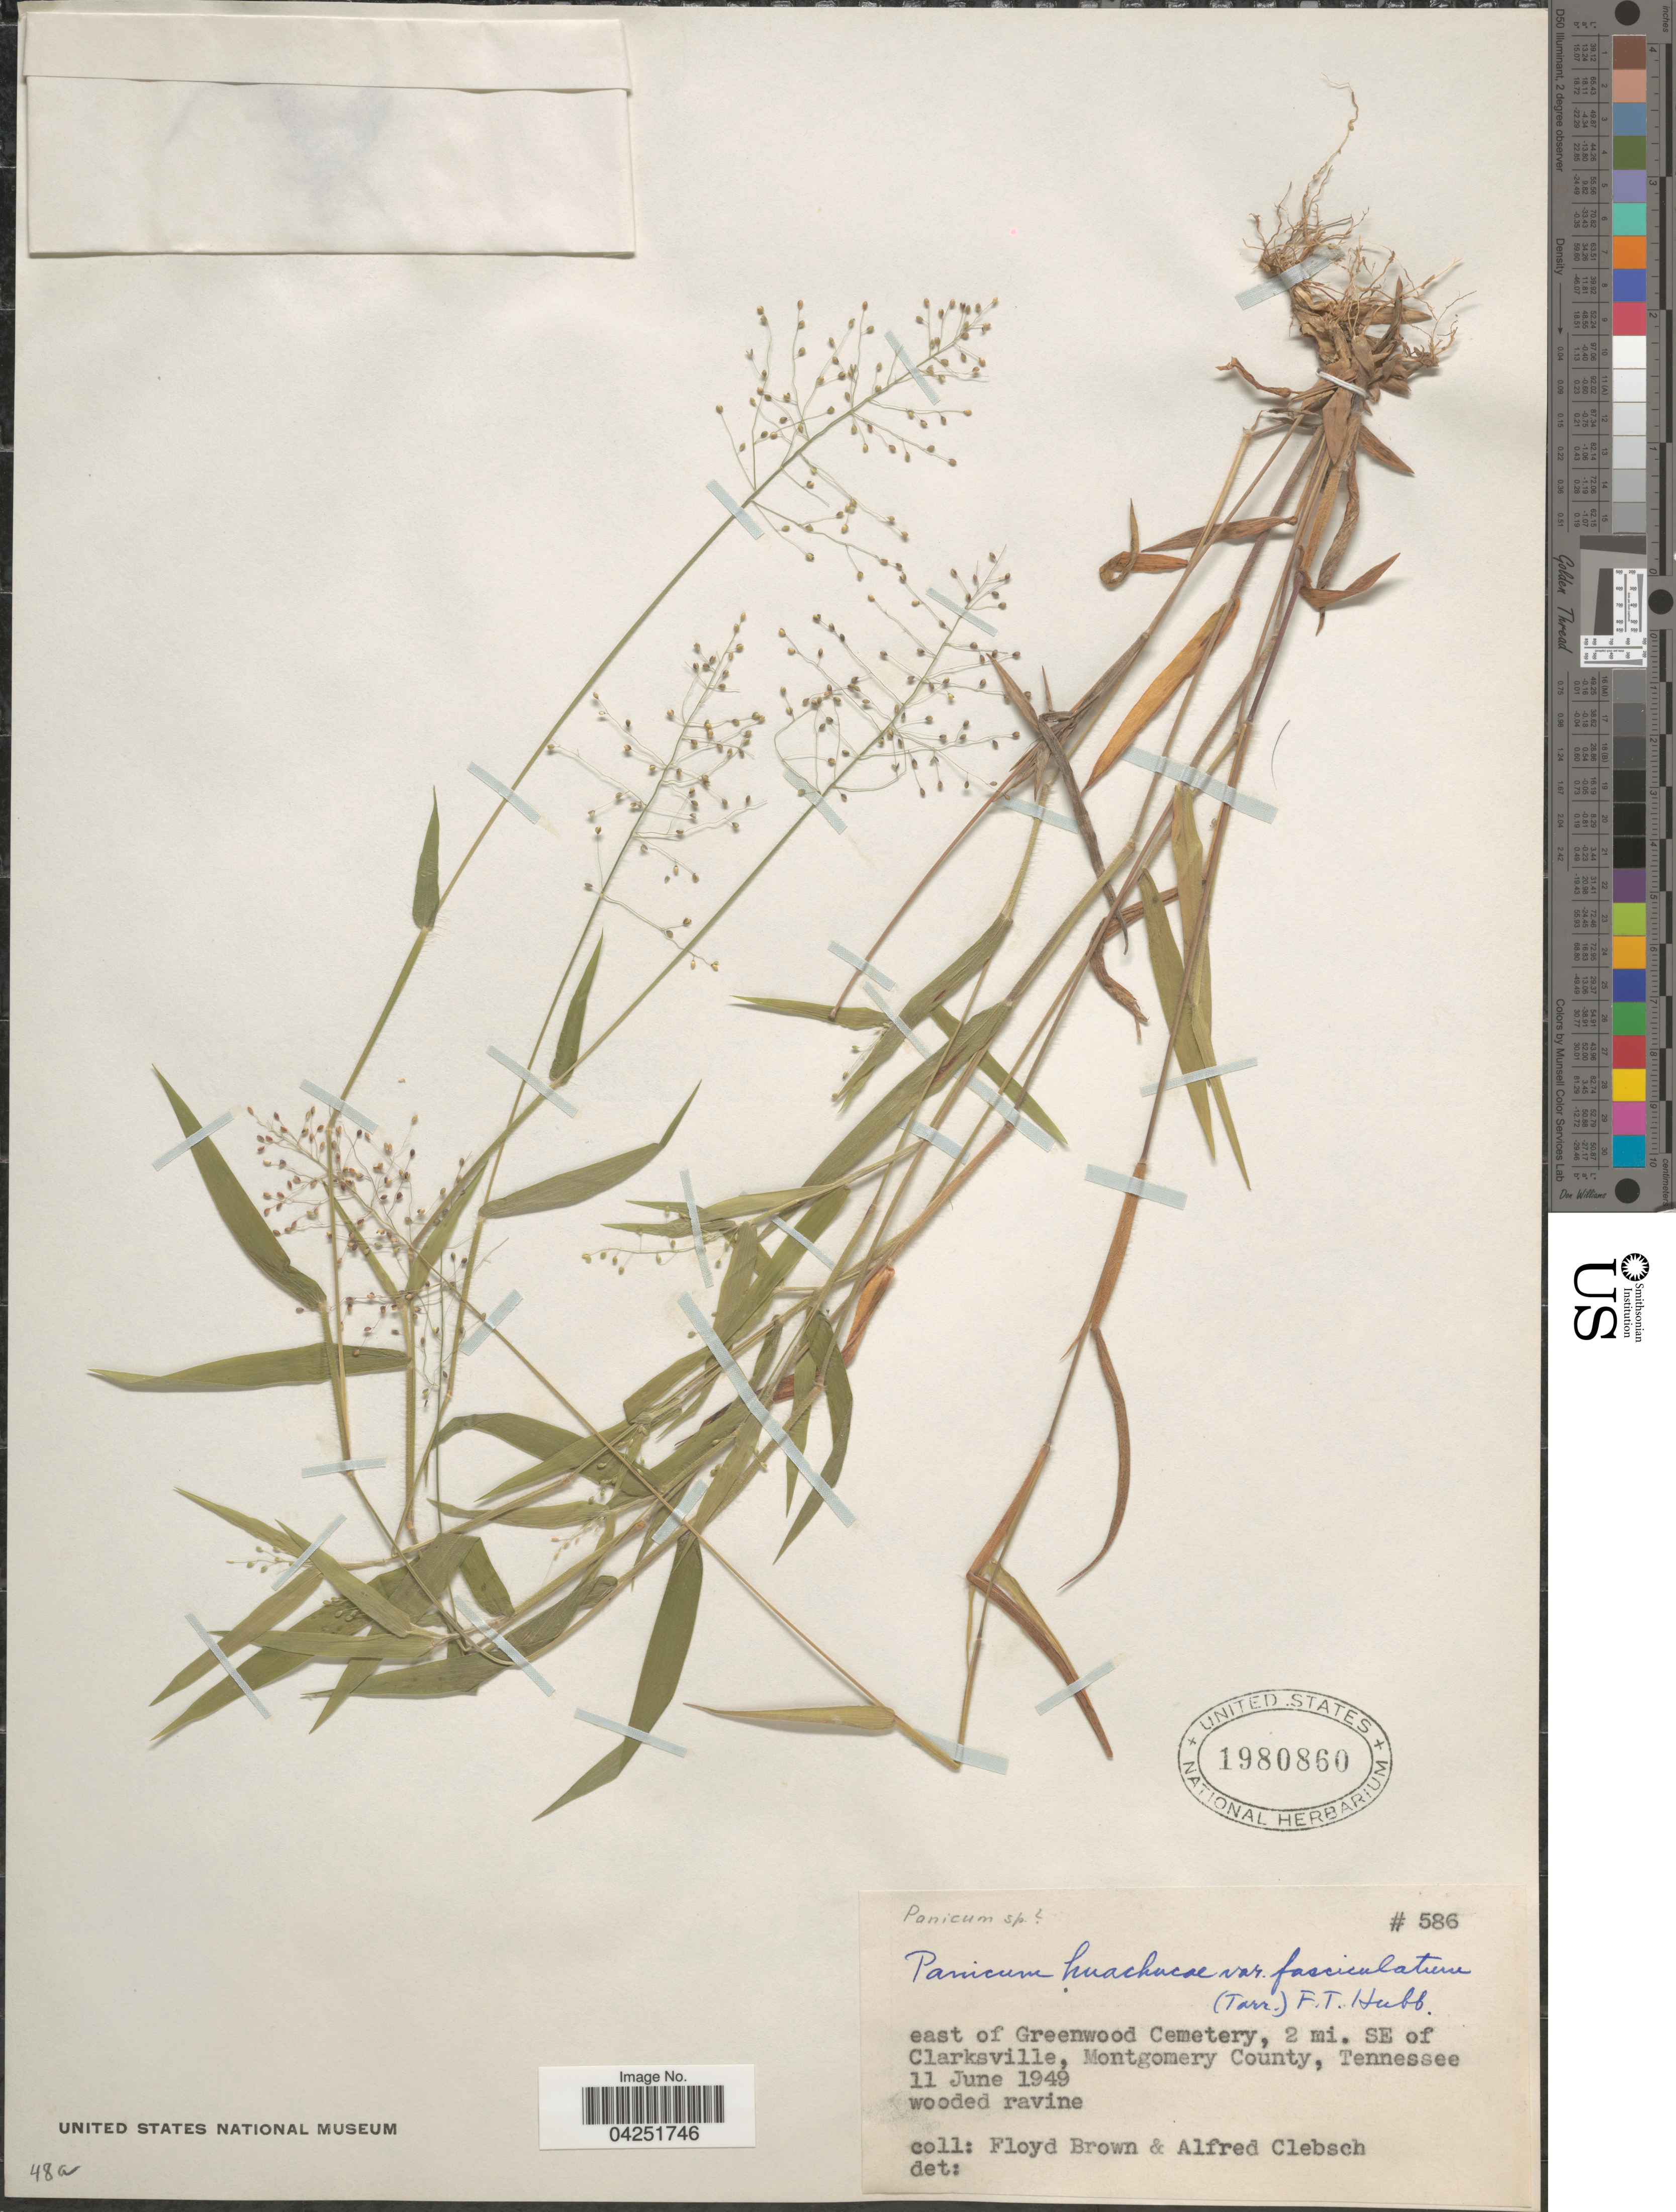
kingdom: Plantae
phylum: Tracheophyta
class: Liliopsida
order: Poales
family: Poaceae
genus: Dichanthelium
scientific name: Dichanthelium acuminatum var. fasciculatum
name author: (Torr.) Freckmann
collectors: F. Brown & A. Clebsch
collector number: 586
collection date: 1949-06-11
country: United States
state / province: Tennessee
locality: East of Greenwood Cemetery, 2 mi. SE of Clarksvillem Montgomery County.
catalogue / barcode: US 1980860